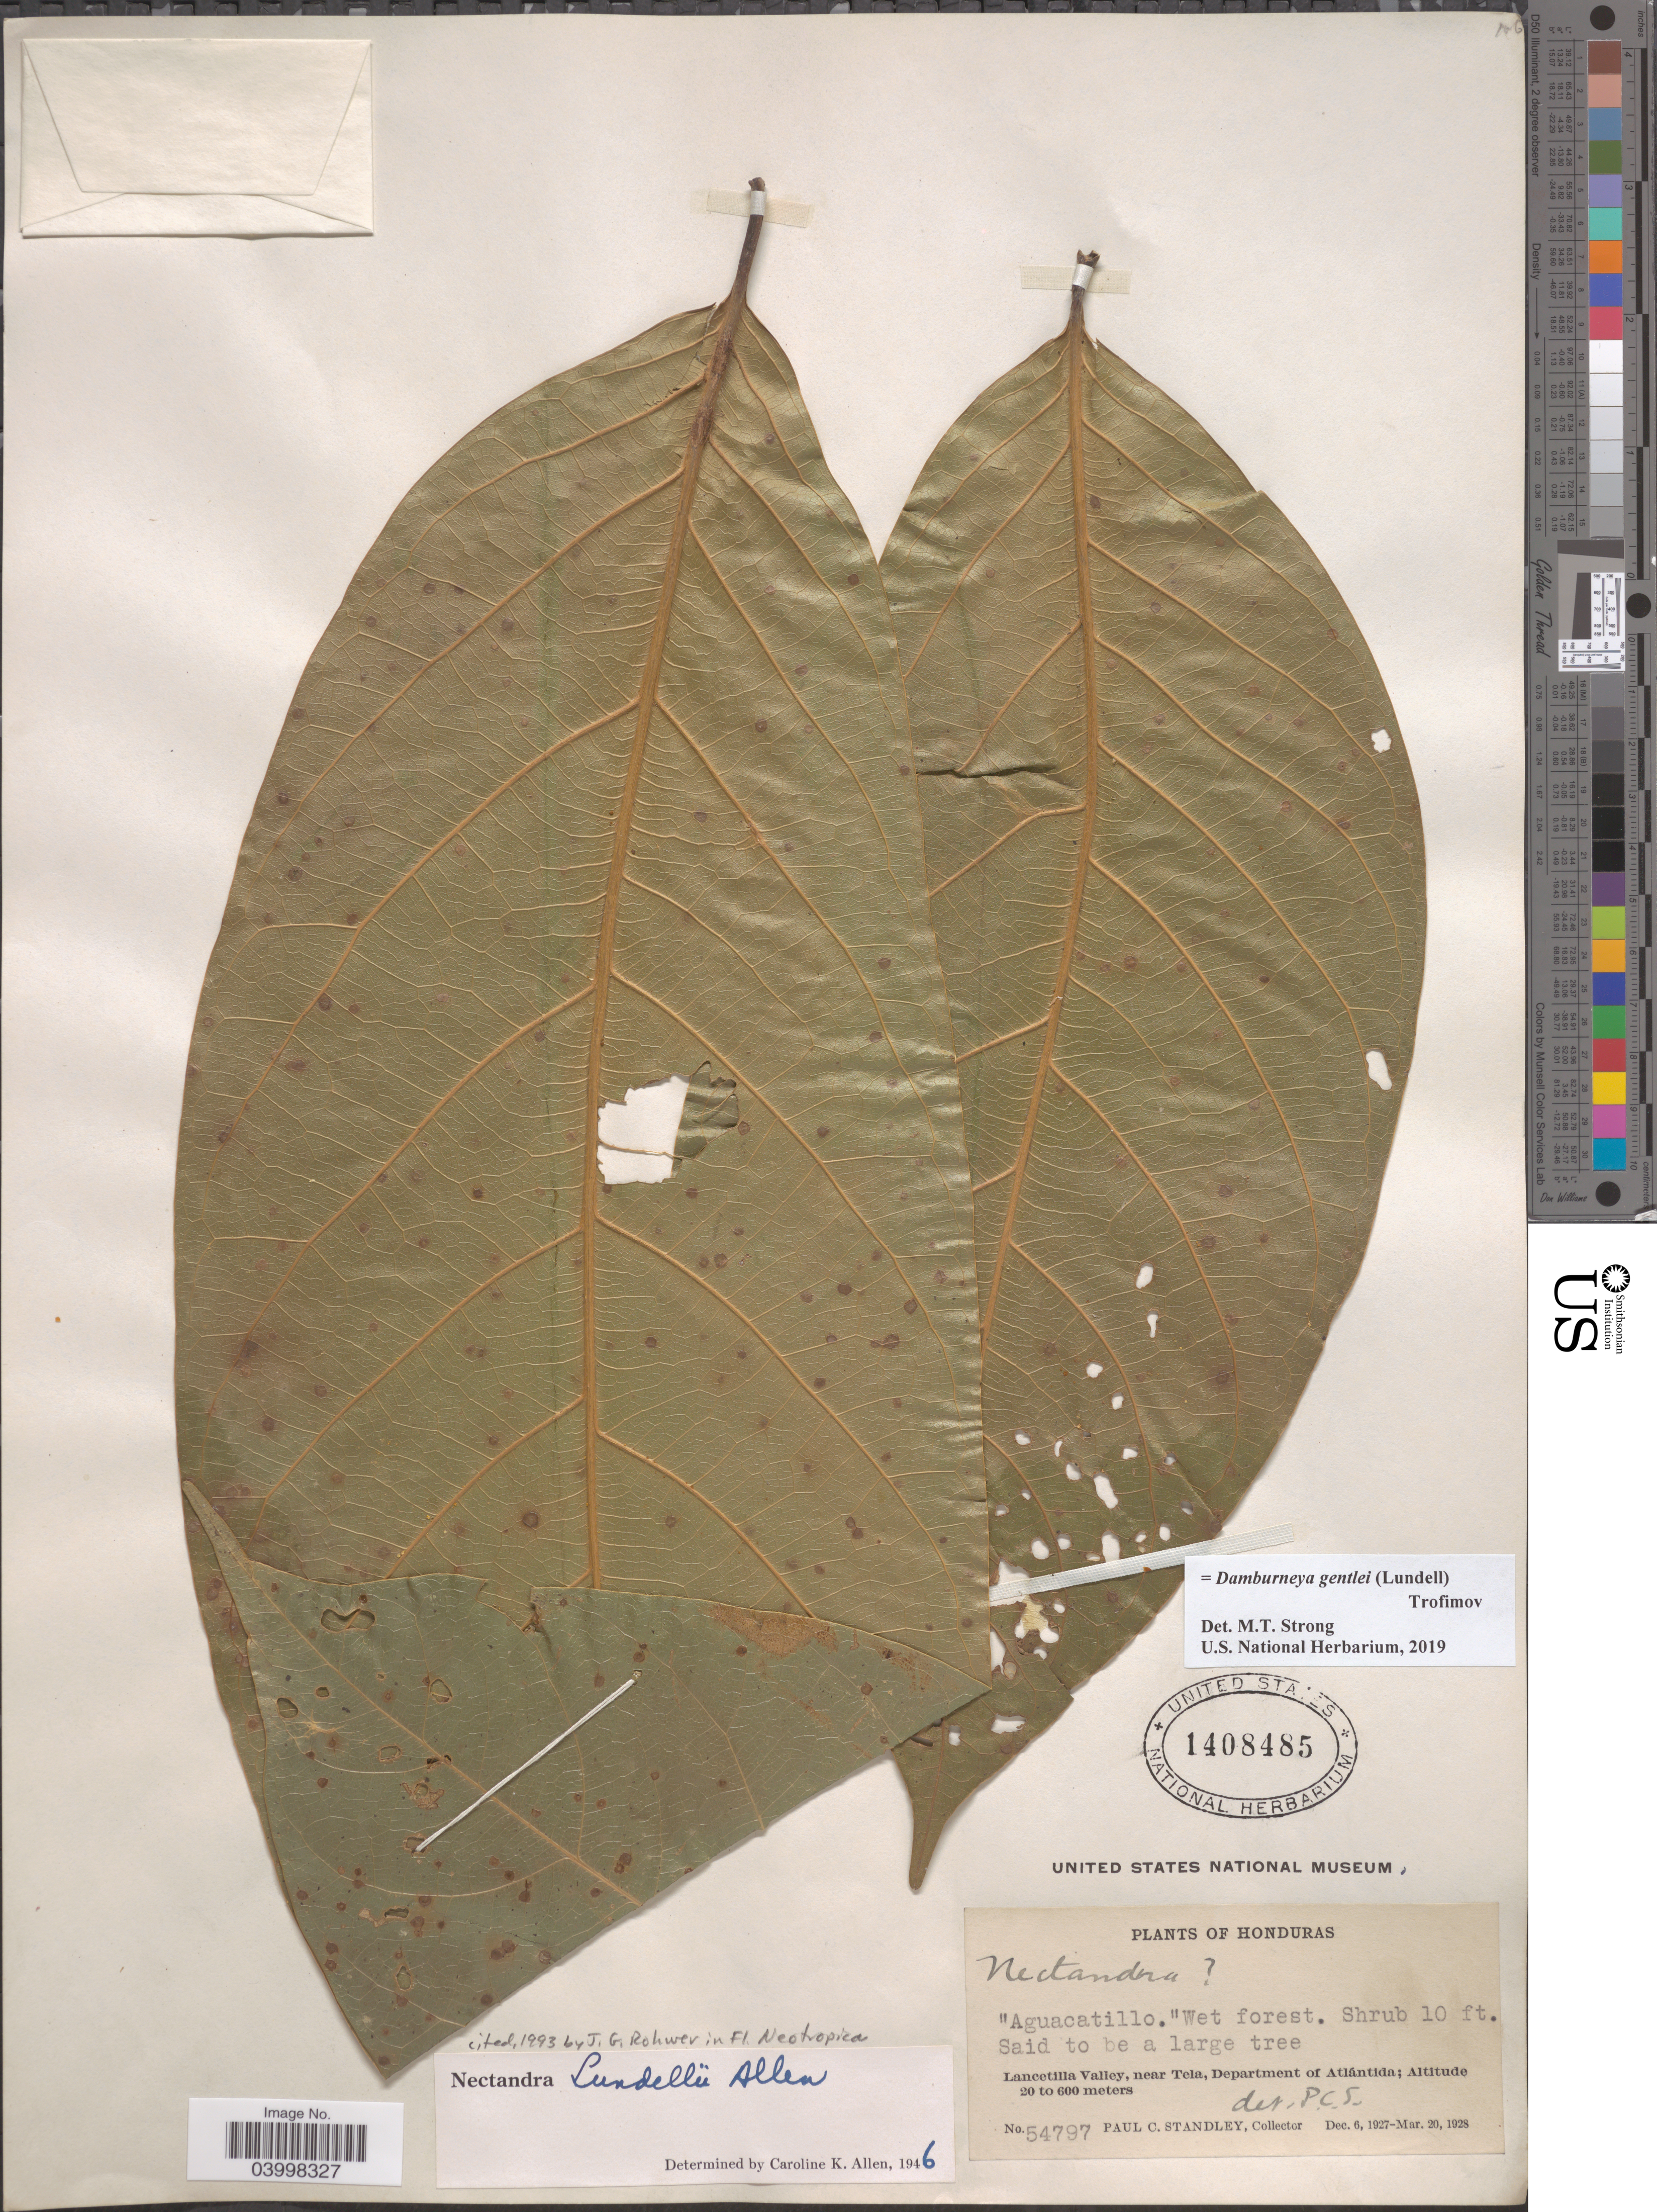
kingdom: Plantae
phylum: Tracheophyta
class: Magnoliopsida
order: Laurales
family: Lauraceae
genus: Damburneya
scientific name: Damburneya gentlei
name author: (Lundell) Trofimov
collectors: P. C. Standley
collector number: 54797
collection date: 1927-12-06/1928-03-20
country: Honduras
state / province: Atlantida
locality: Lancetilla Valley, near Tela, Department of Atlántida.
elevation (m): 20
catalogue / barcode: US 1408485